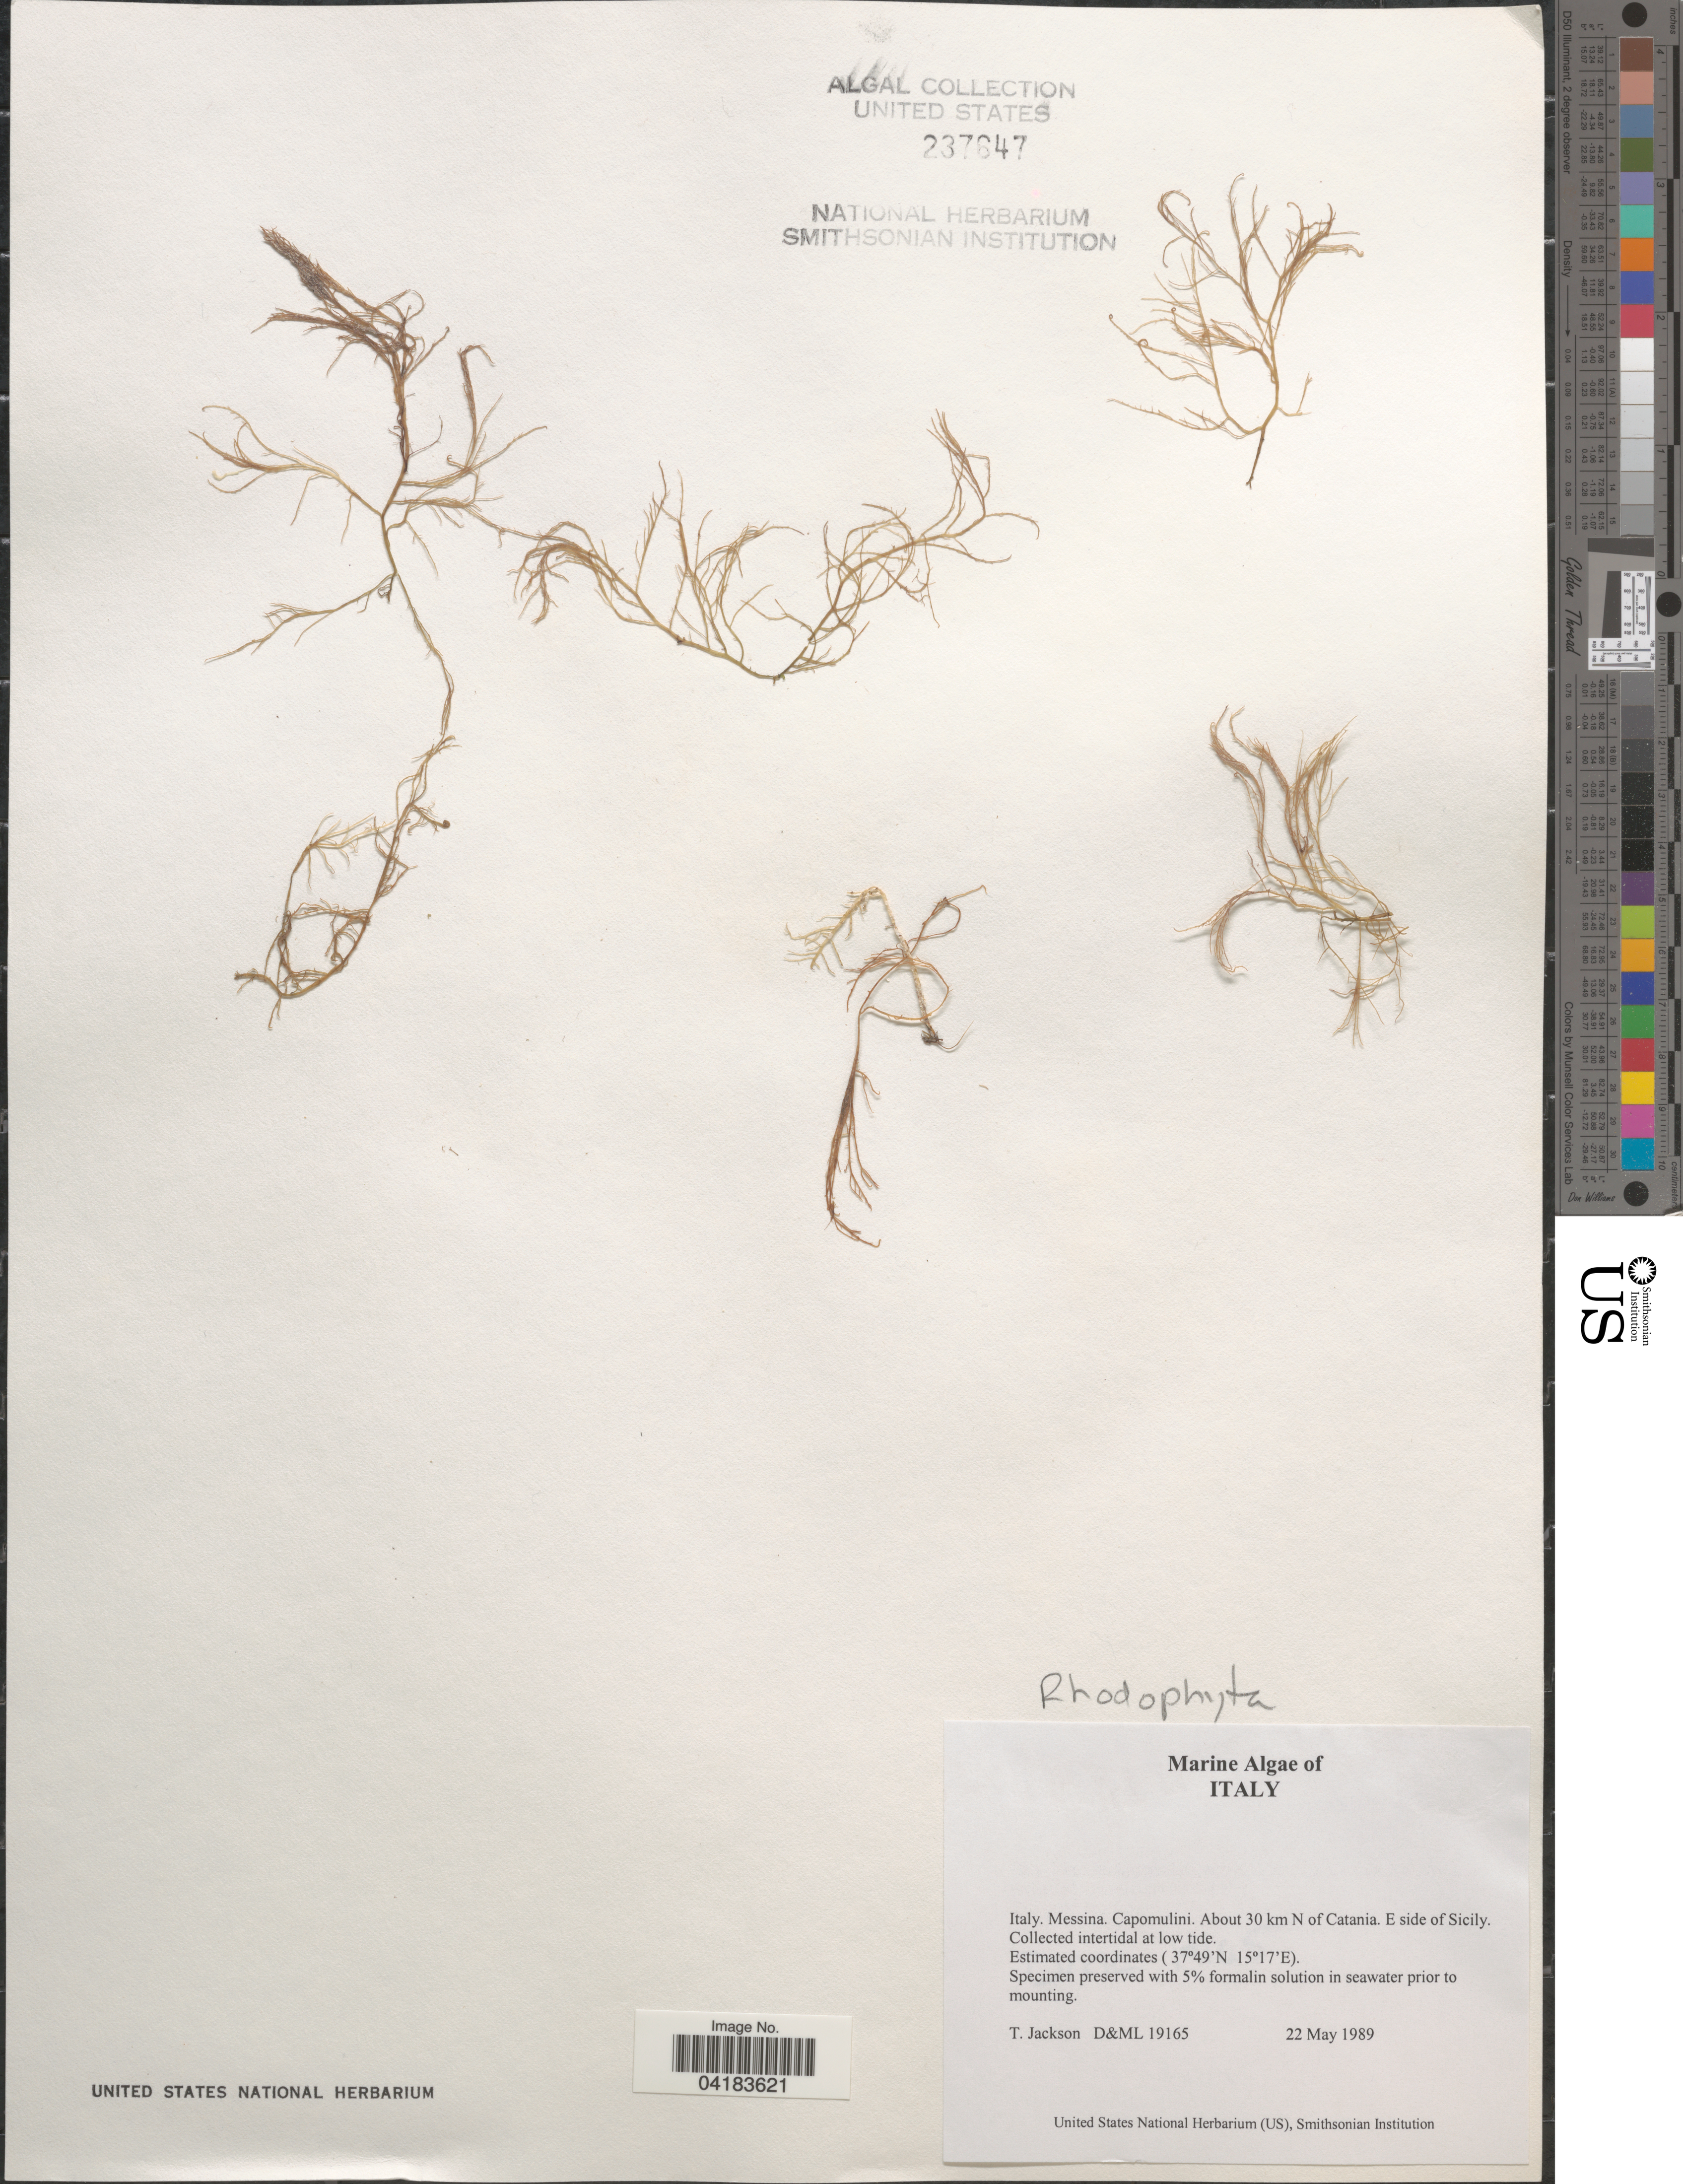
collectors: T. Jackson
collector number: D&ML19165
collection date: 1989-05-22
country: Italy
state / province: Siciliana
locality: Messina. Capomulini. About 30 km N of Catania. E side of Sicily.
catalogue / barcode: US 237647